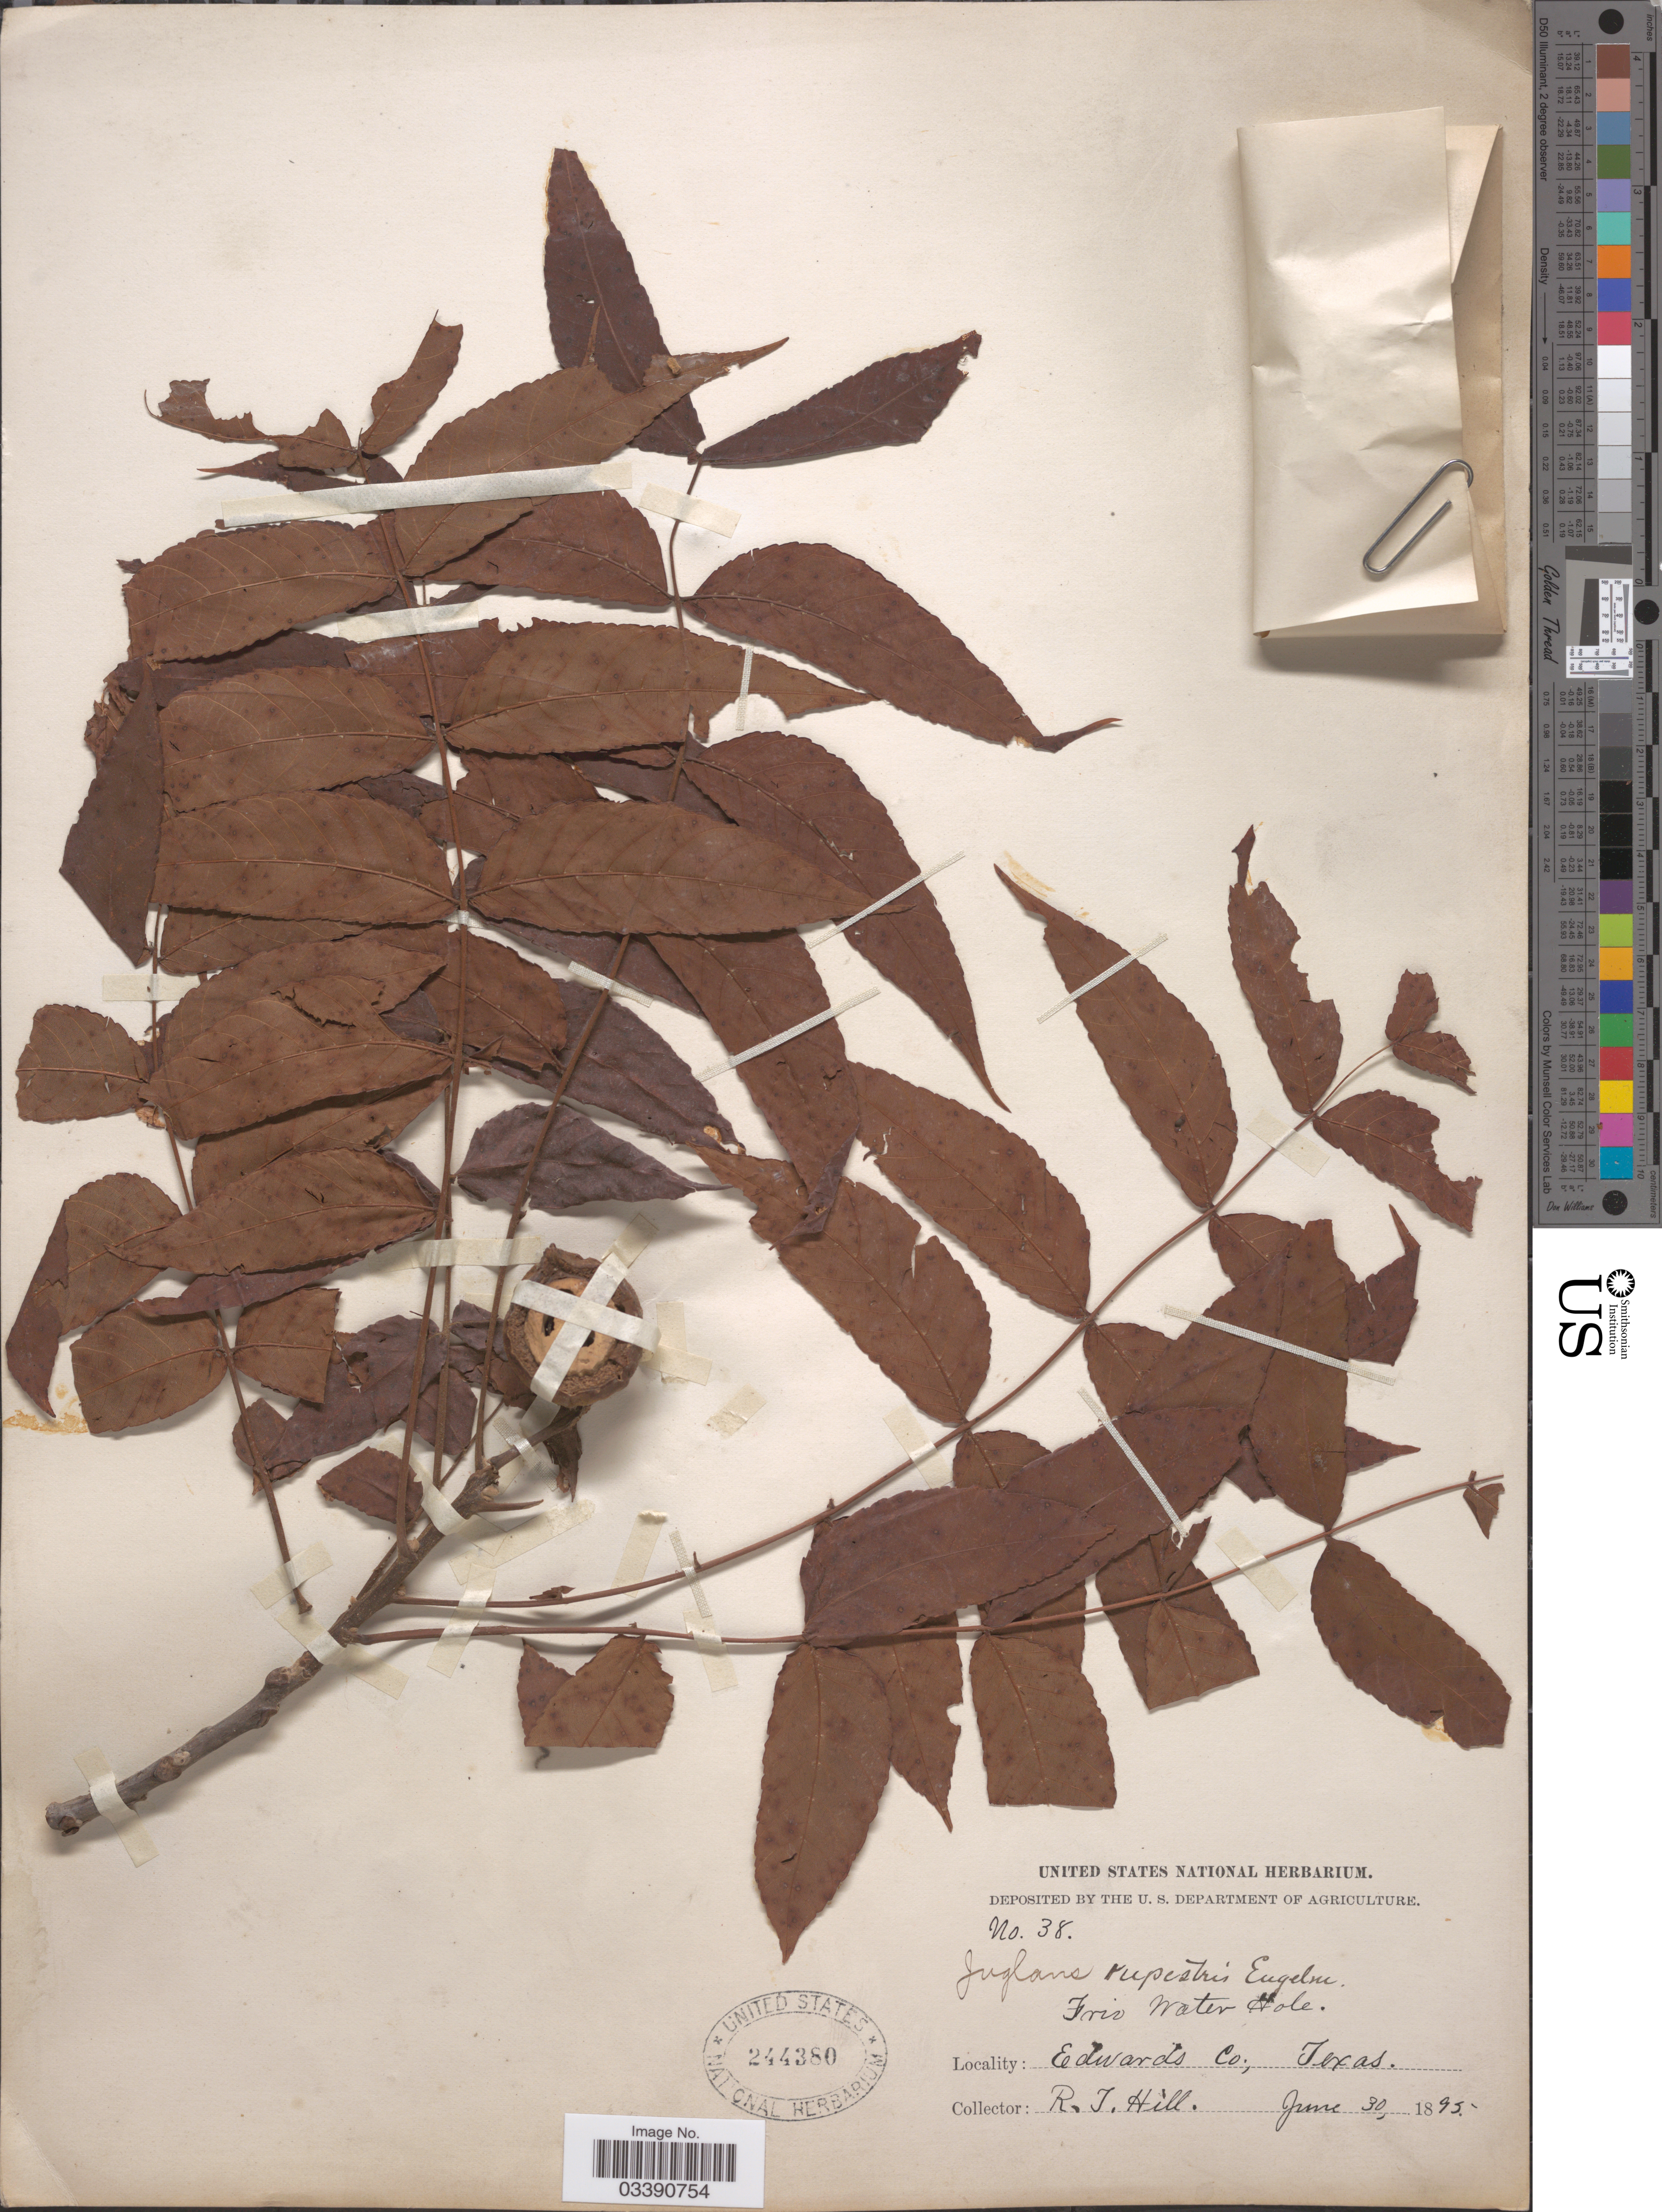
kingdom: Plantae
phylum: Tracheophyta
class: Magnoliopsida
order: Fagales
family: Juglandaceae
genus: Juglans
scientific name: Juglans microcarpa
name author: Berland. in Berland. & Chovell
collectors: R. J. Hill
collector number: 38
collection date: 1895-06-30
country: United States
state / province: Texas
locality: Frio Water Hole [unsure placement] Edwards Co.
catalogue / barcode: US 244380